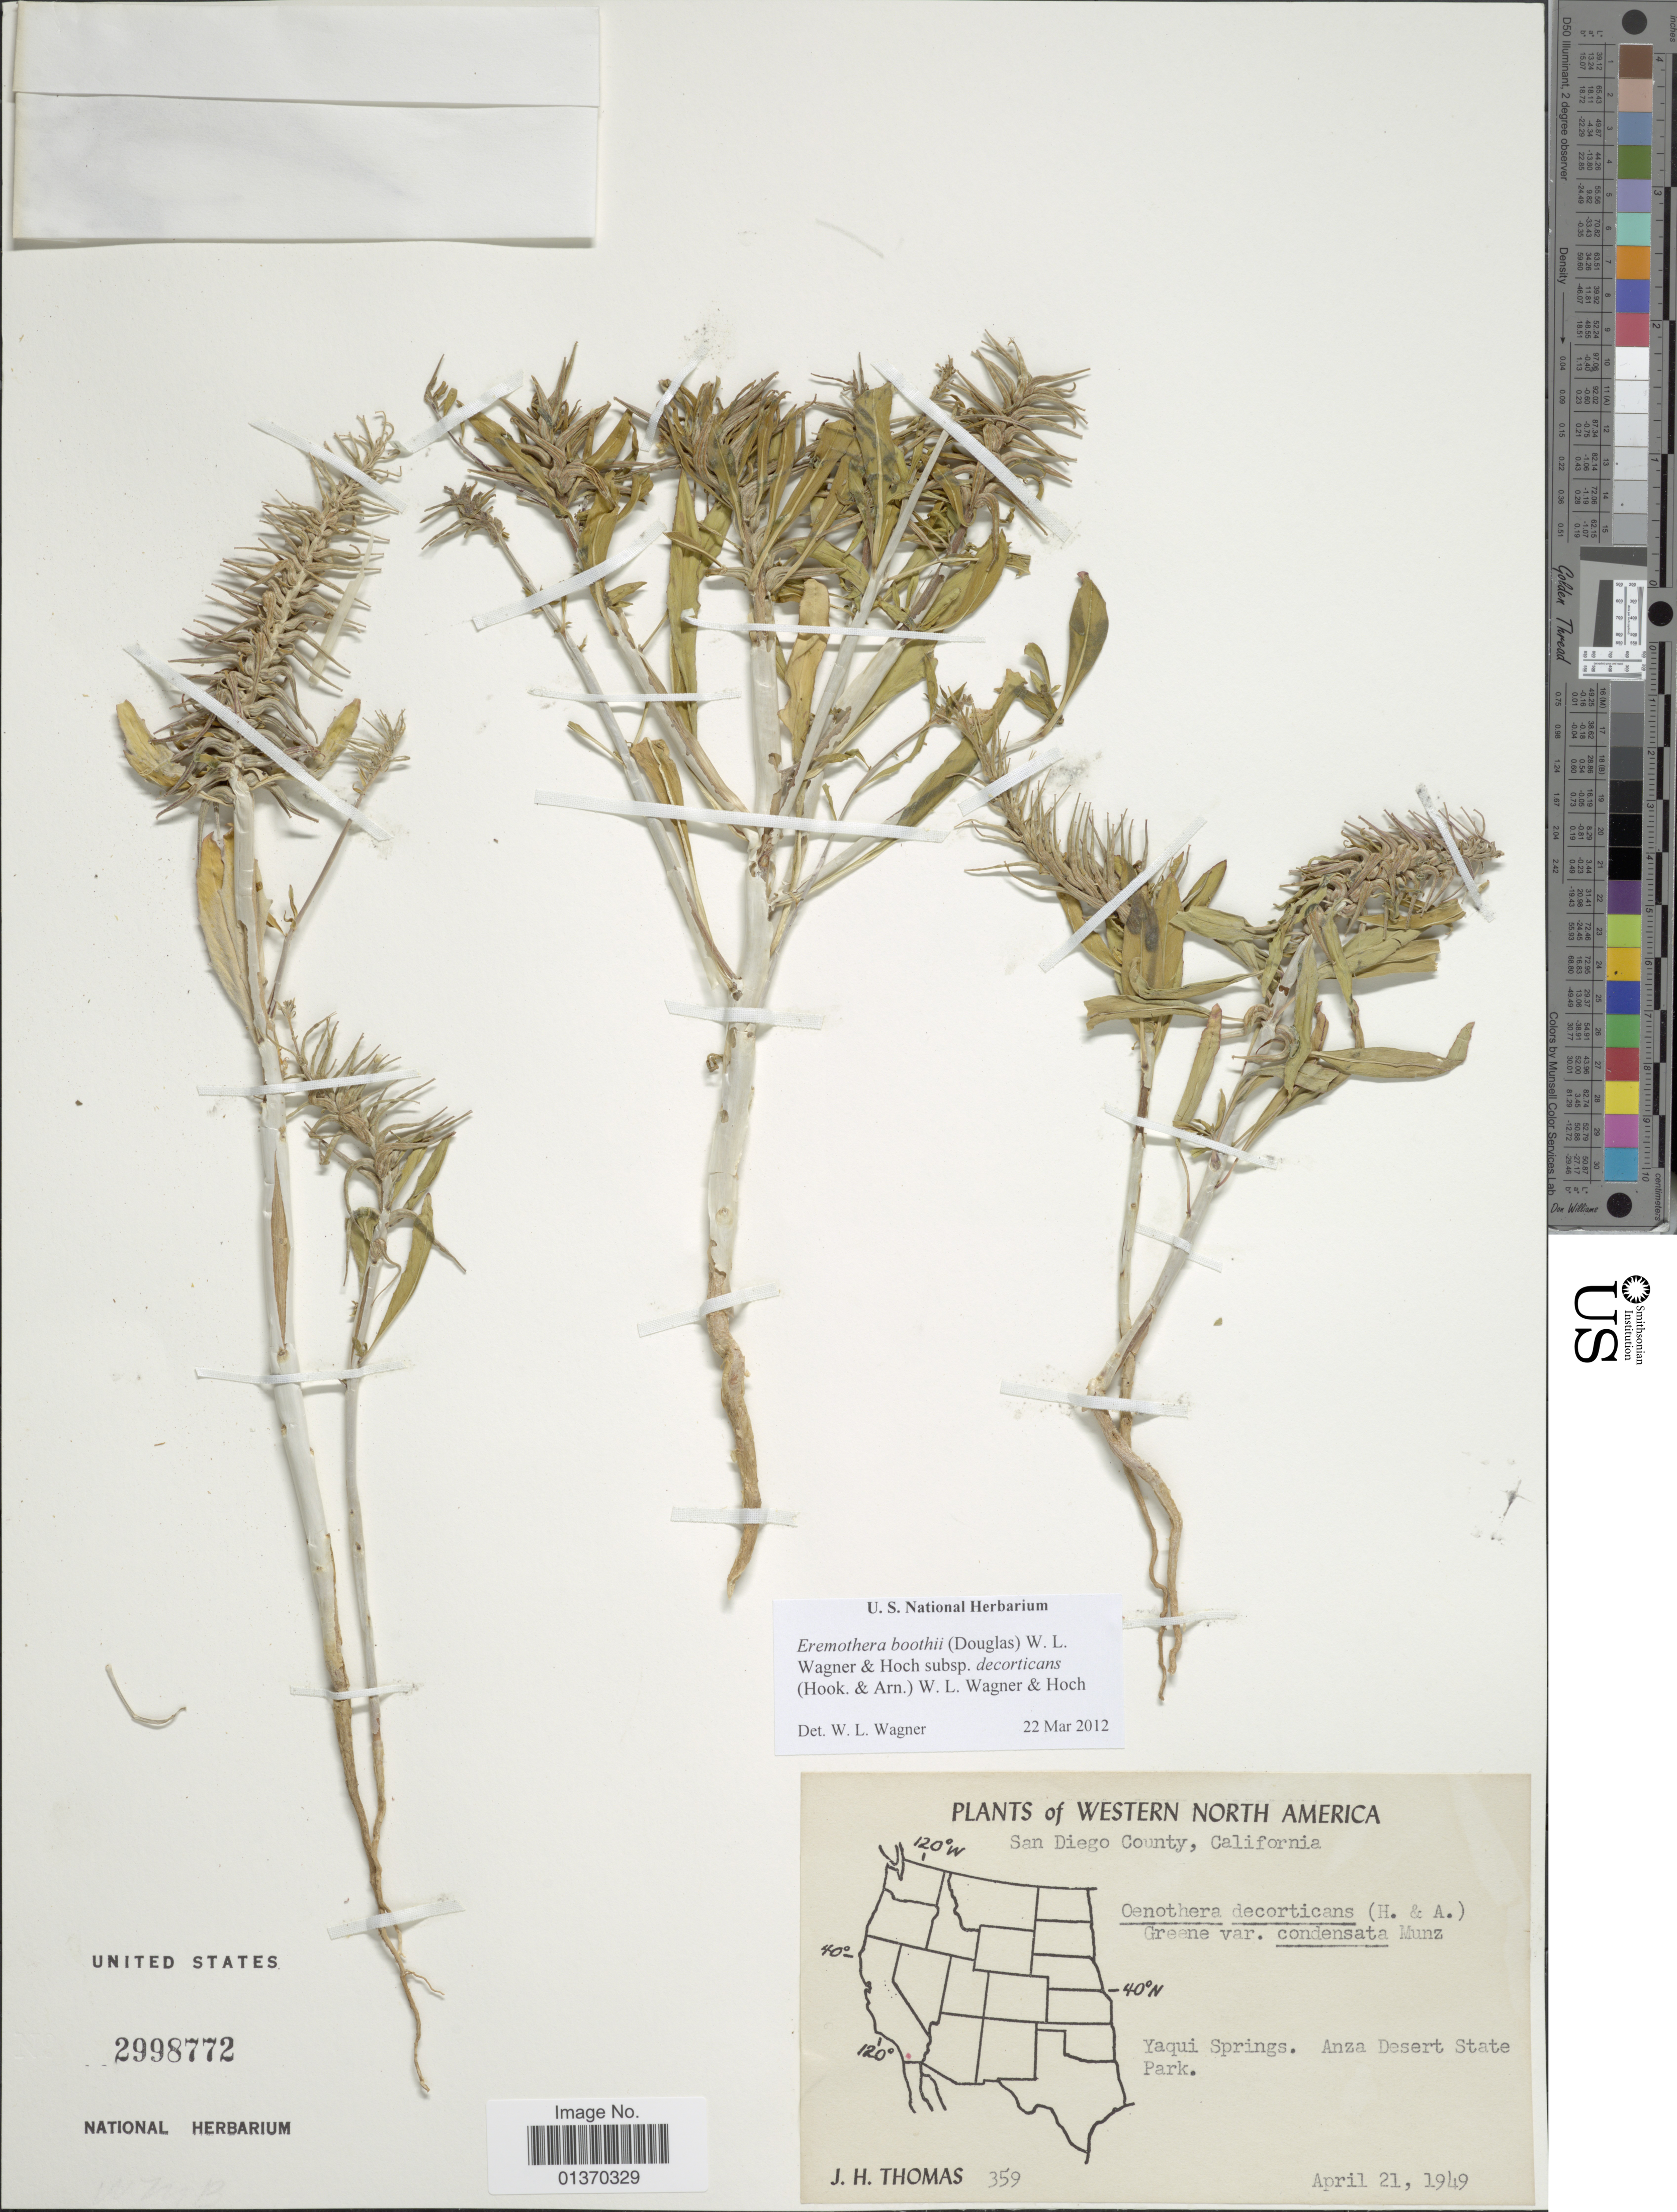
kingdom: Plantae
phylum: Tracheophyta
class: Magnoliopsida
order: Myrtales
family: Onagraceae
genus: Eremothera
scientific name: Eremothera boothii subsp. decorticans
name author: (Hook. & Arn.) W.L. Wagner & Hoch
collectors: J. H. Thomas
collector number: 359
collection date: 1949-04-21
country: United States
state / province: California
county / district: San Diego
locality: Western North America, San Diego County, Yagui Springer. Anza Desert State Park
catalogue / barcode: US 2998772